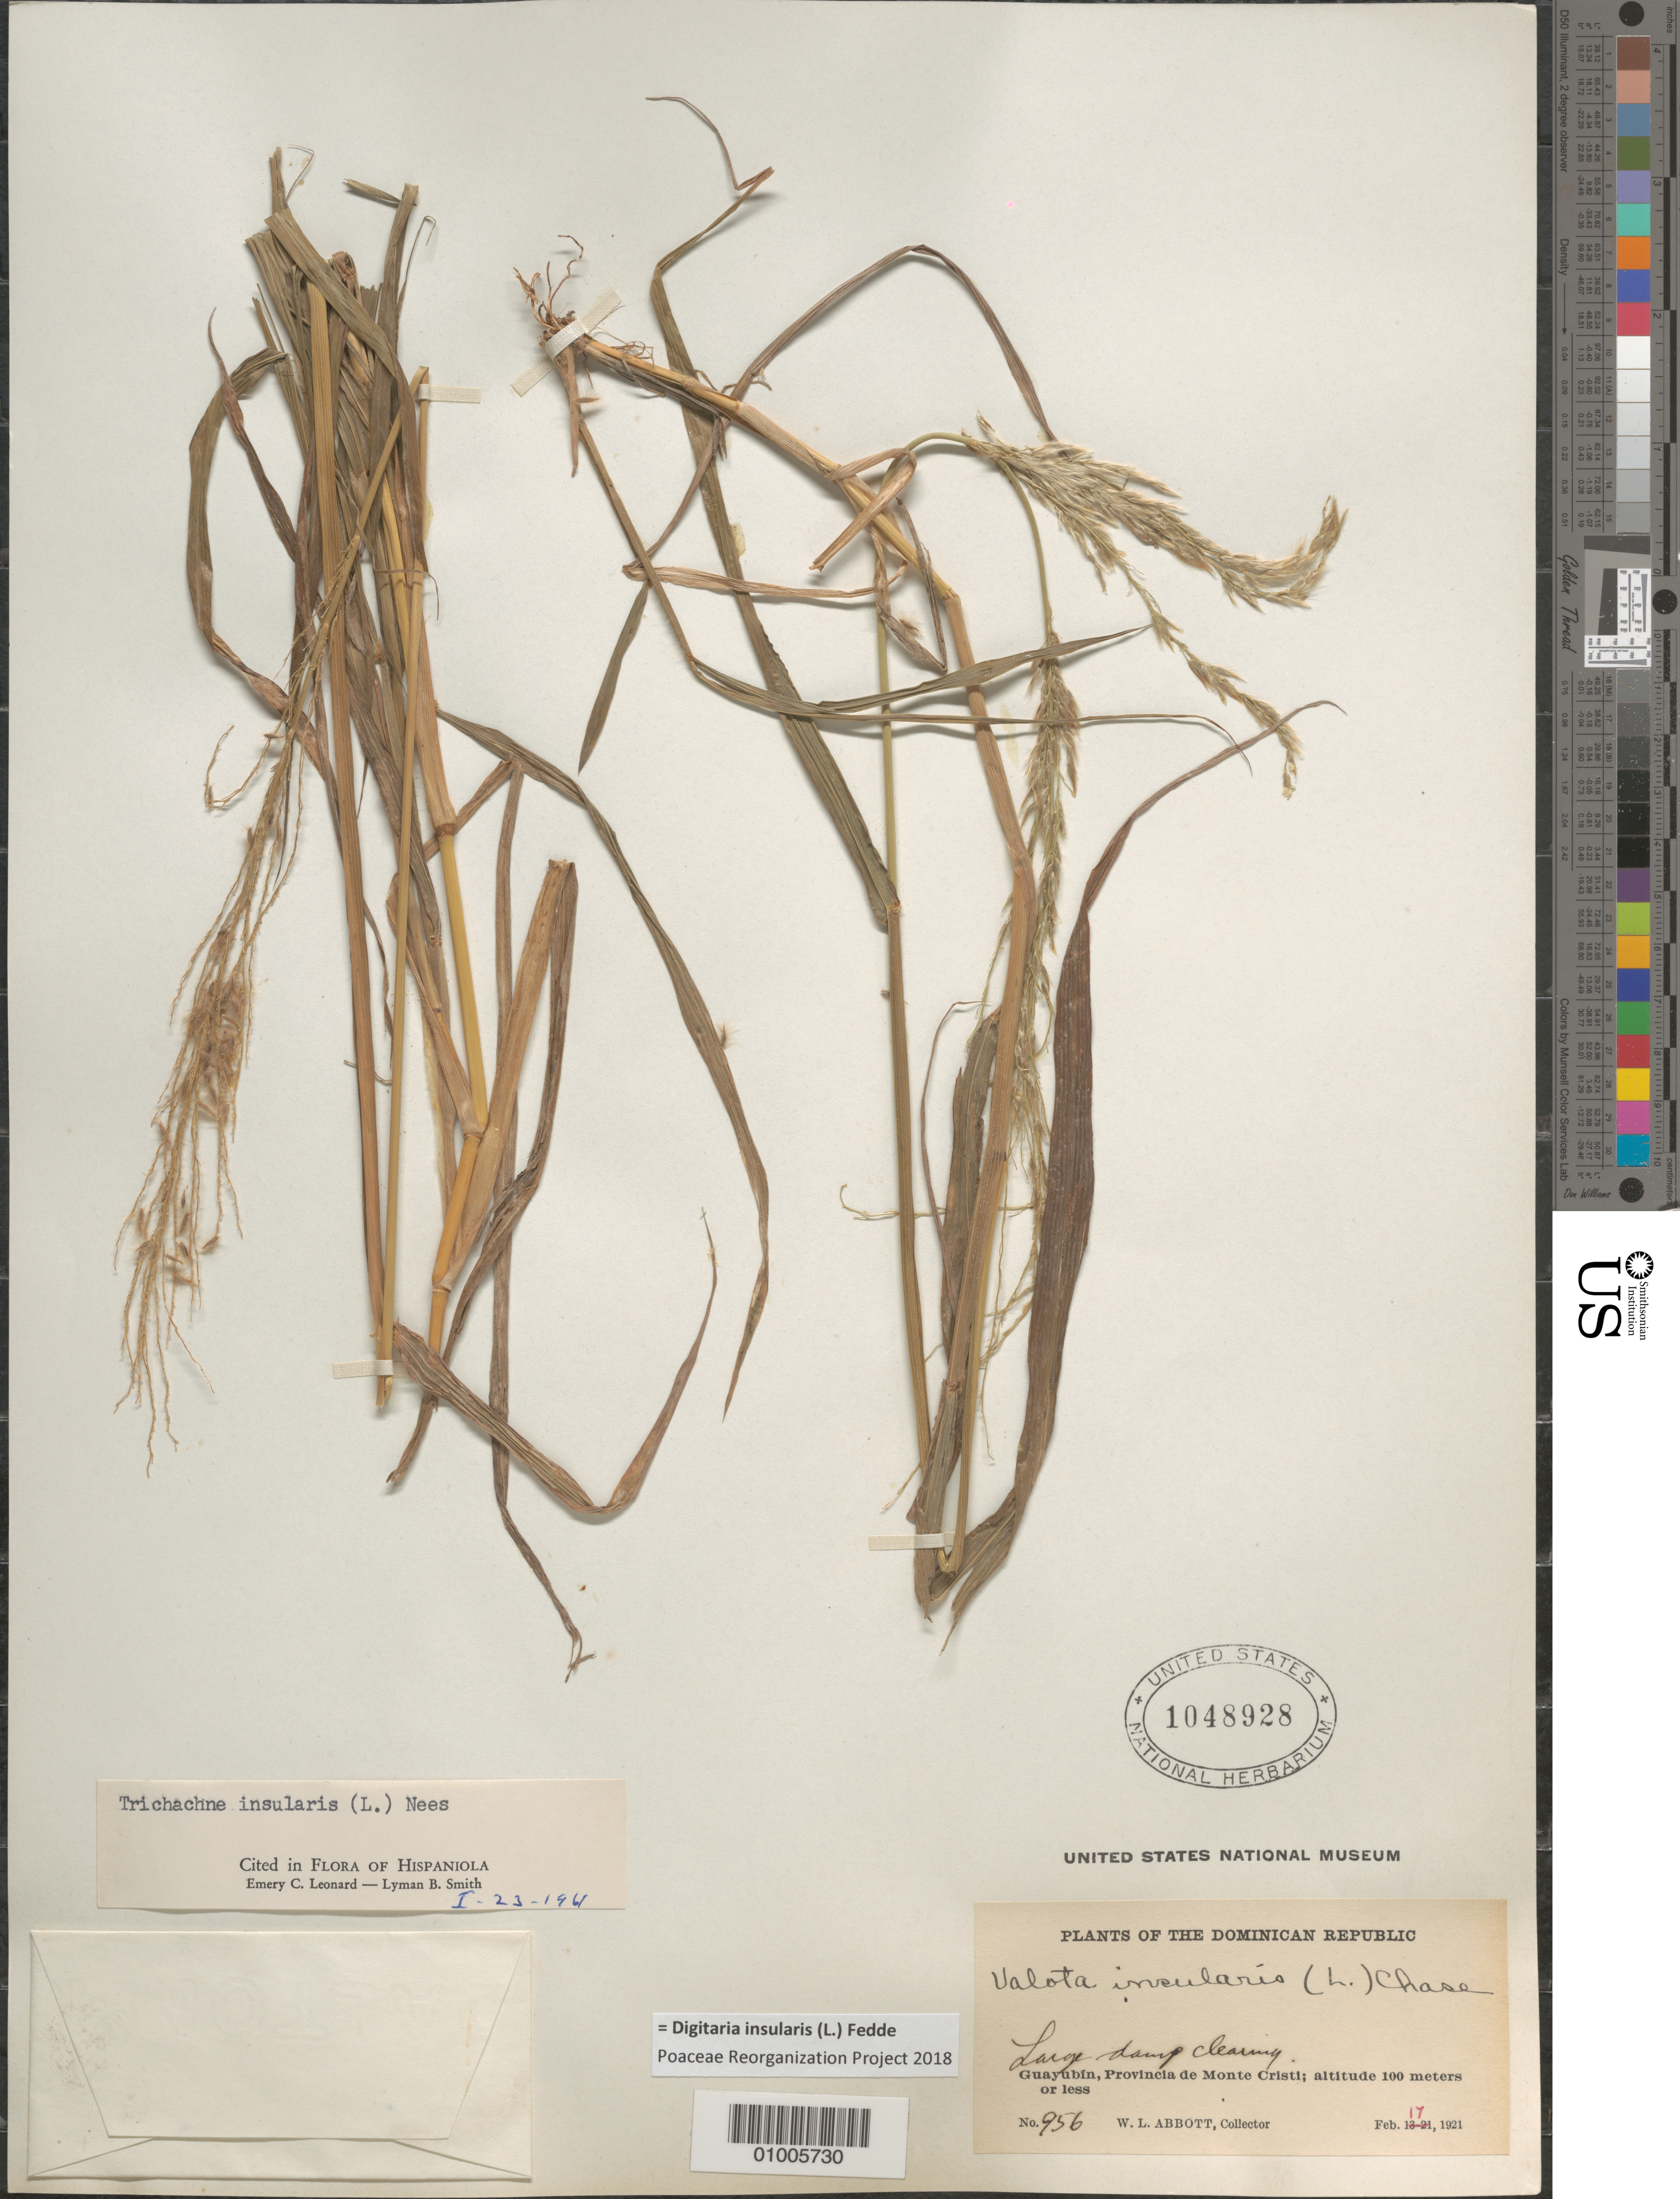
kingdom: Plantae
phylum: Tracheophyta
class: Liliopsida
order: Poales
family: Poaceae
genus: Digitaria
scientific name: Digitaria insularis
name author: (L.) Mez ex Ekman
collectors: W. L. Abbott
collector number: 956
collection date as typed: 17 Feb 1921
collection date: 1921-02-17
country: Dominican Republic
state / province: Monte Cristi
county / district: Monción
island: Hispaniola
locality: Guayabin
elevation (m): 0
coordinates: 0 N, 0 E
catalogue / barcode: US 1048928